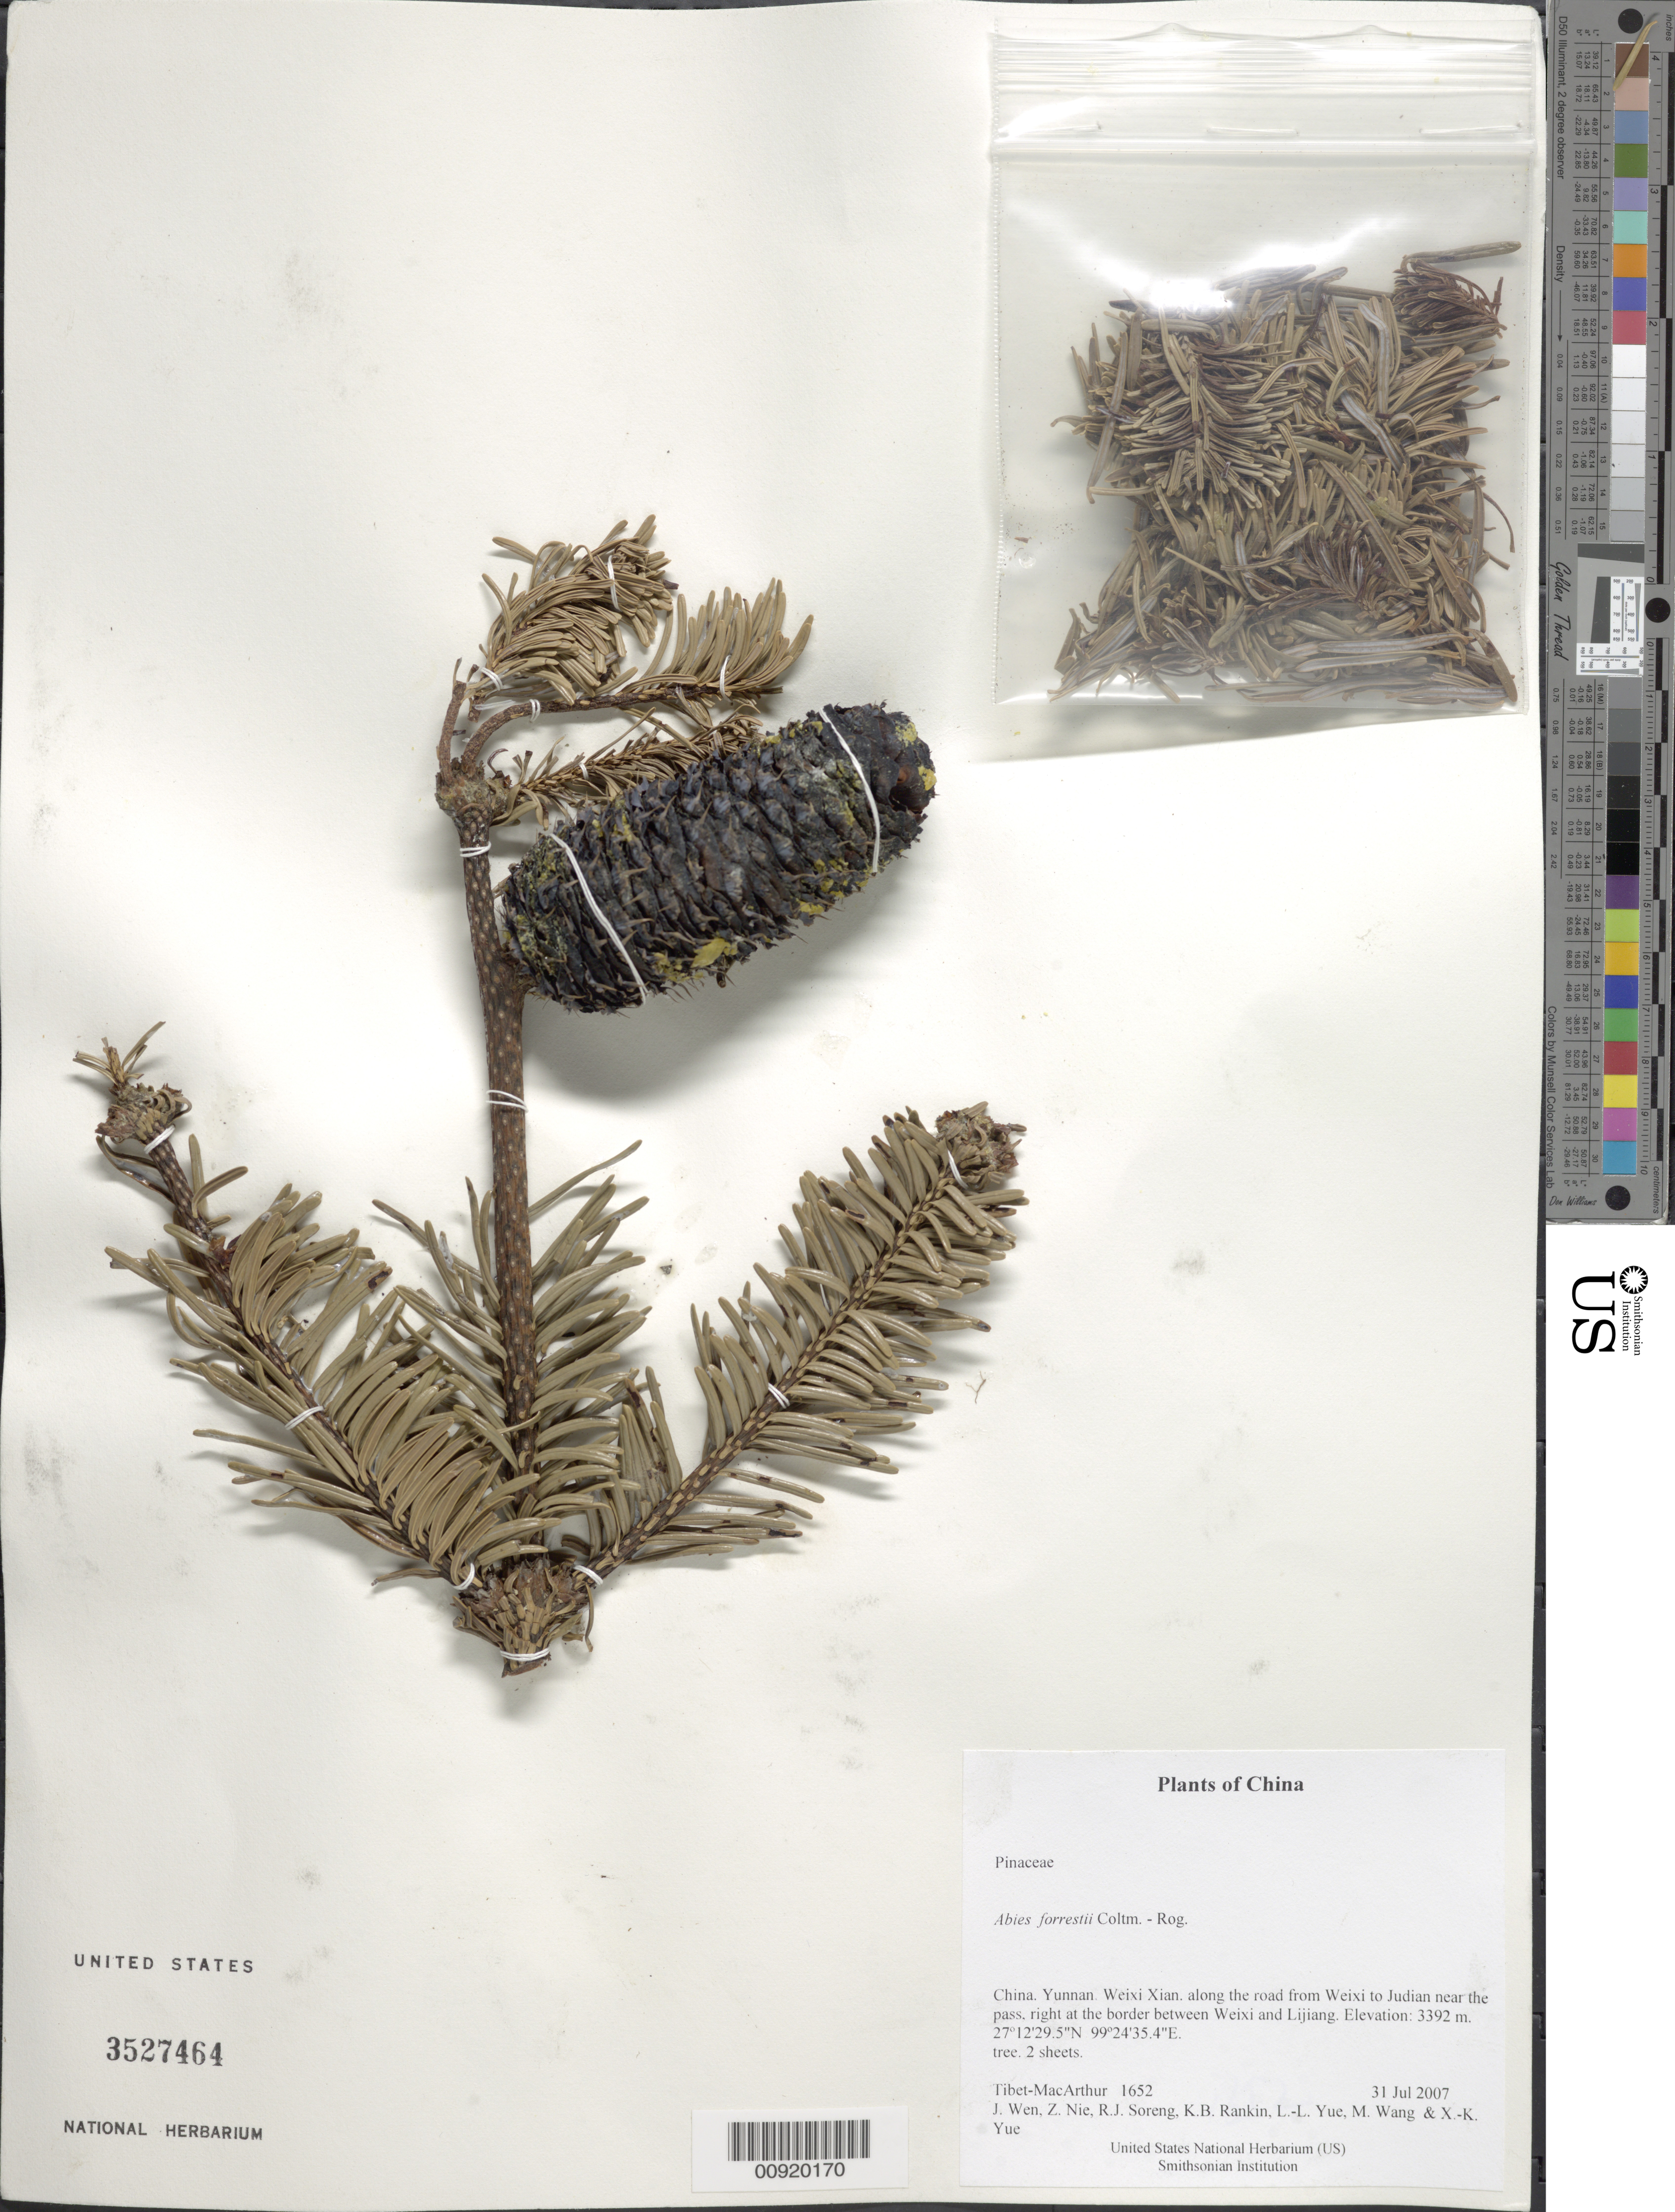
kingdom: Plantae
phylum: Tracheophyta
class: Pinopsida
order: Pinales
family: Pinaceae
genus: Abies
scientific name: Abies forrestii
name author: Coltm.-Rog.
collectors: Tibet-MacArthur, J. Wen, Z. Nie, R. J. Soreng, K. Rankin, L. Yue, M. Wang & X. Yue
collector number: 1652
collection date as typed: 31 Jul 2007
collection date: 2007-07-31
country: China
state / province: Yunnan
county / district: Weixi Xian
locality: along the road from Weixi to Judian near the pass, right at the border between Weixi and Lijiang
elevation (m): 3392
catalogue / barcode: US 3527464